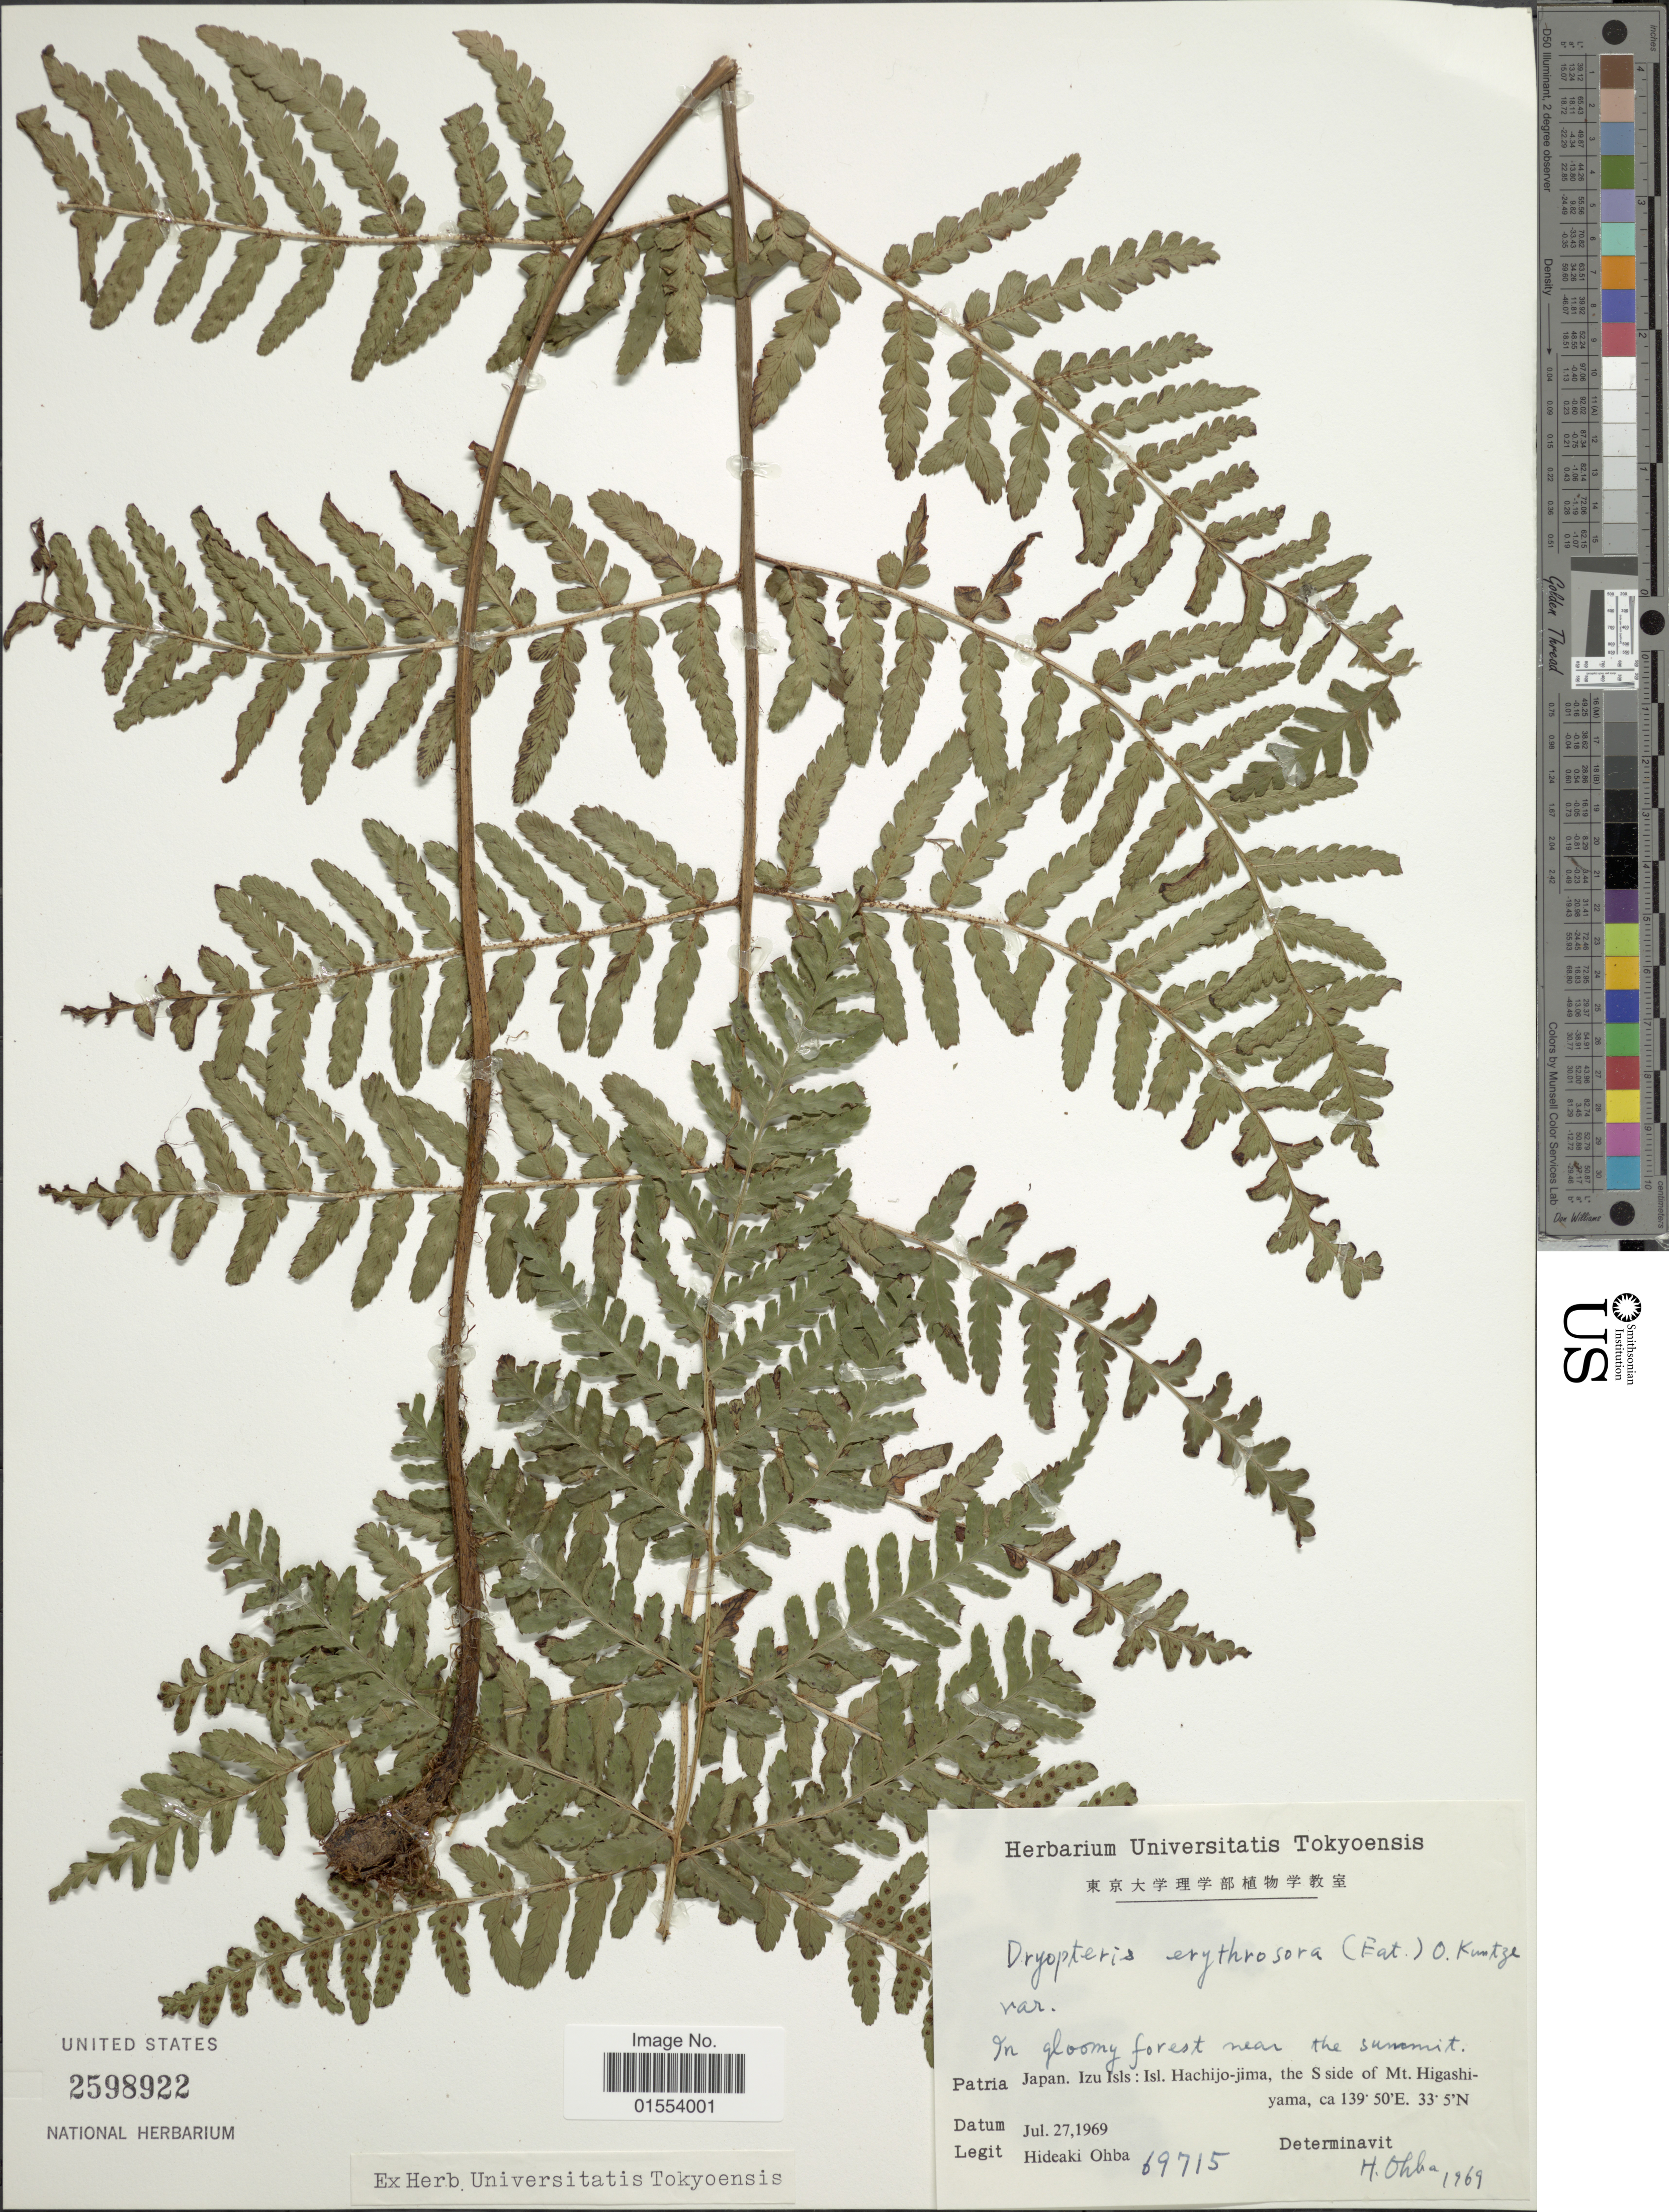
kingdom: Plantae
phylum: Tracheophyta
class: Polypodiopsida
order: Polypodiales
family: Dryopteridaceae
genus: Dryopteris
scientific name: Dryopteris erythrosora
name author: (D.C. Eaton) Kuntze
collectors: H. Ohba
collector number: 69715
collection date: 1969-07-27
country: Japan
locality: Patria Japan. Izu Isls: Isl. Hachijo-jima, the S side of Mt. Higashiyama.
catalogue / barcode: US 2598922